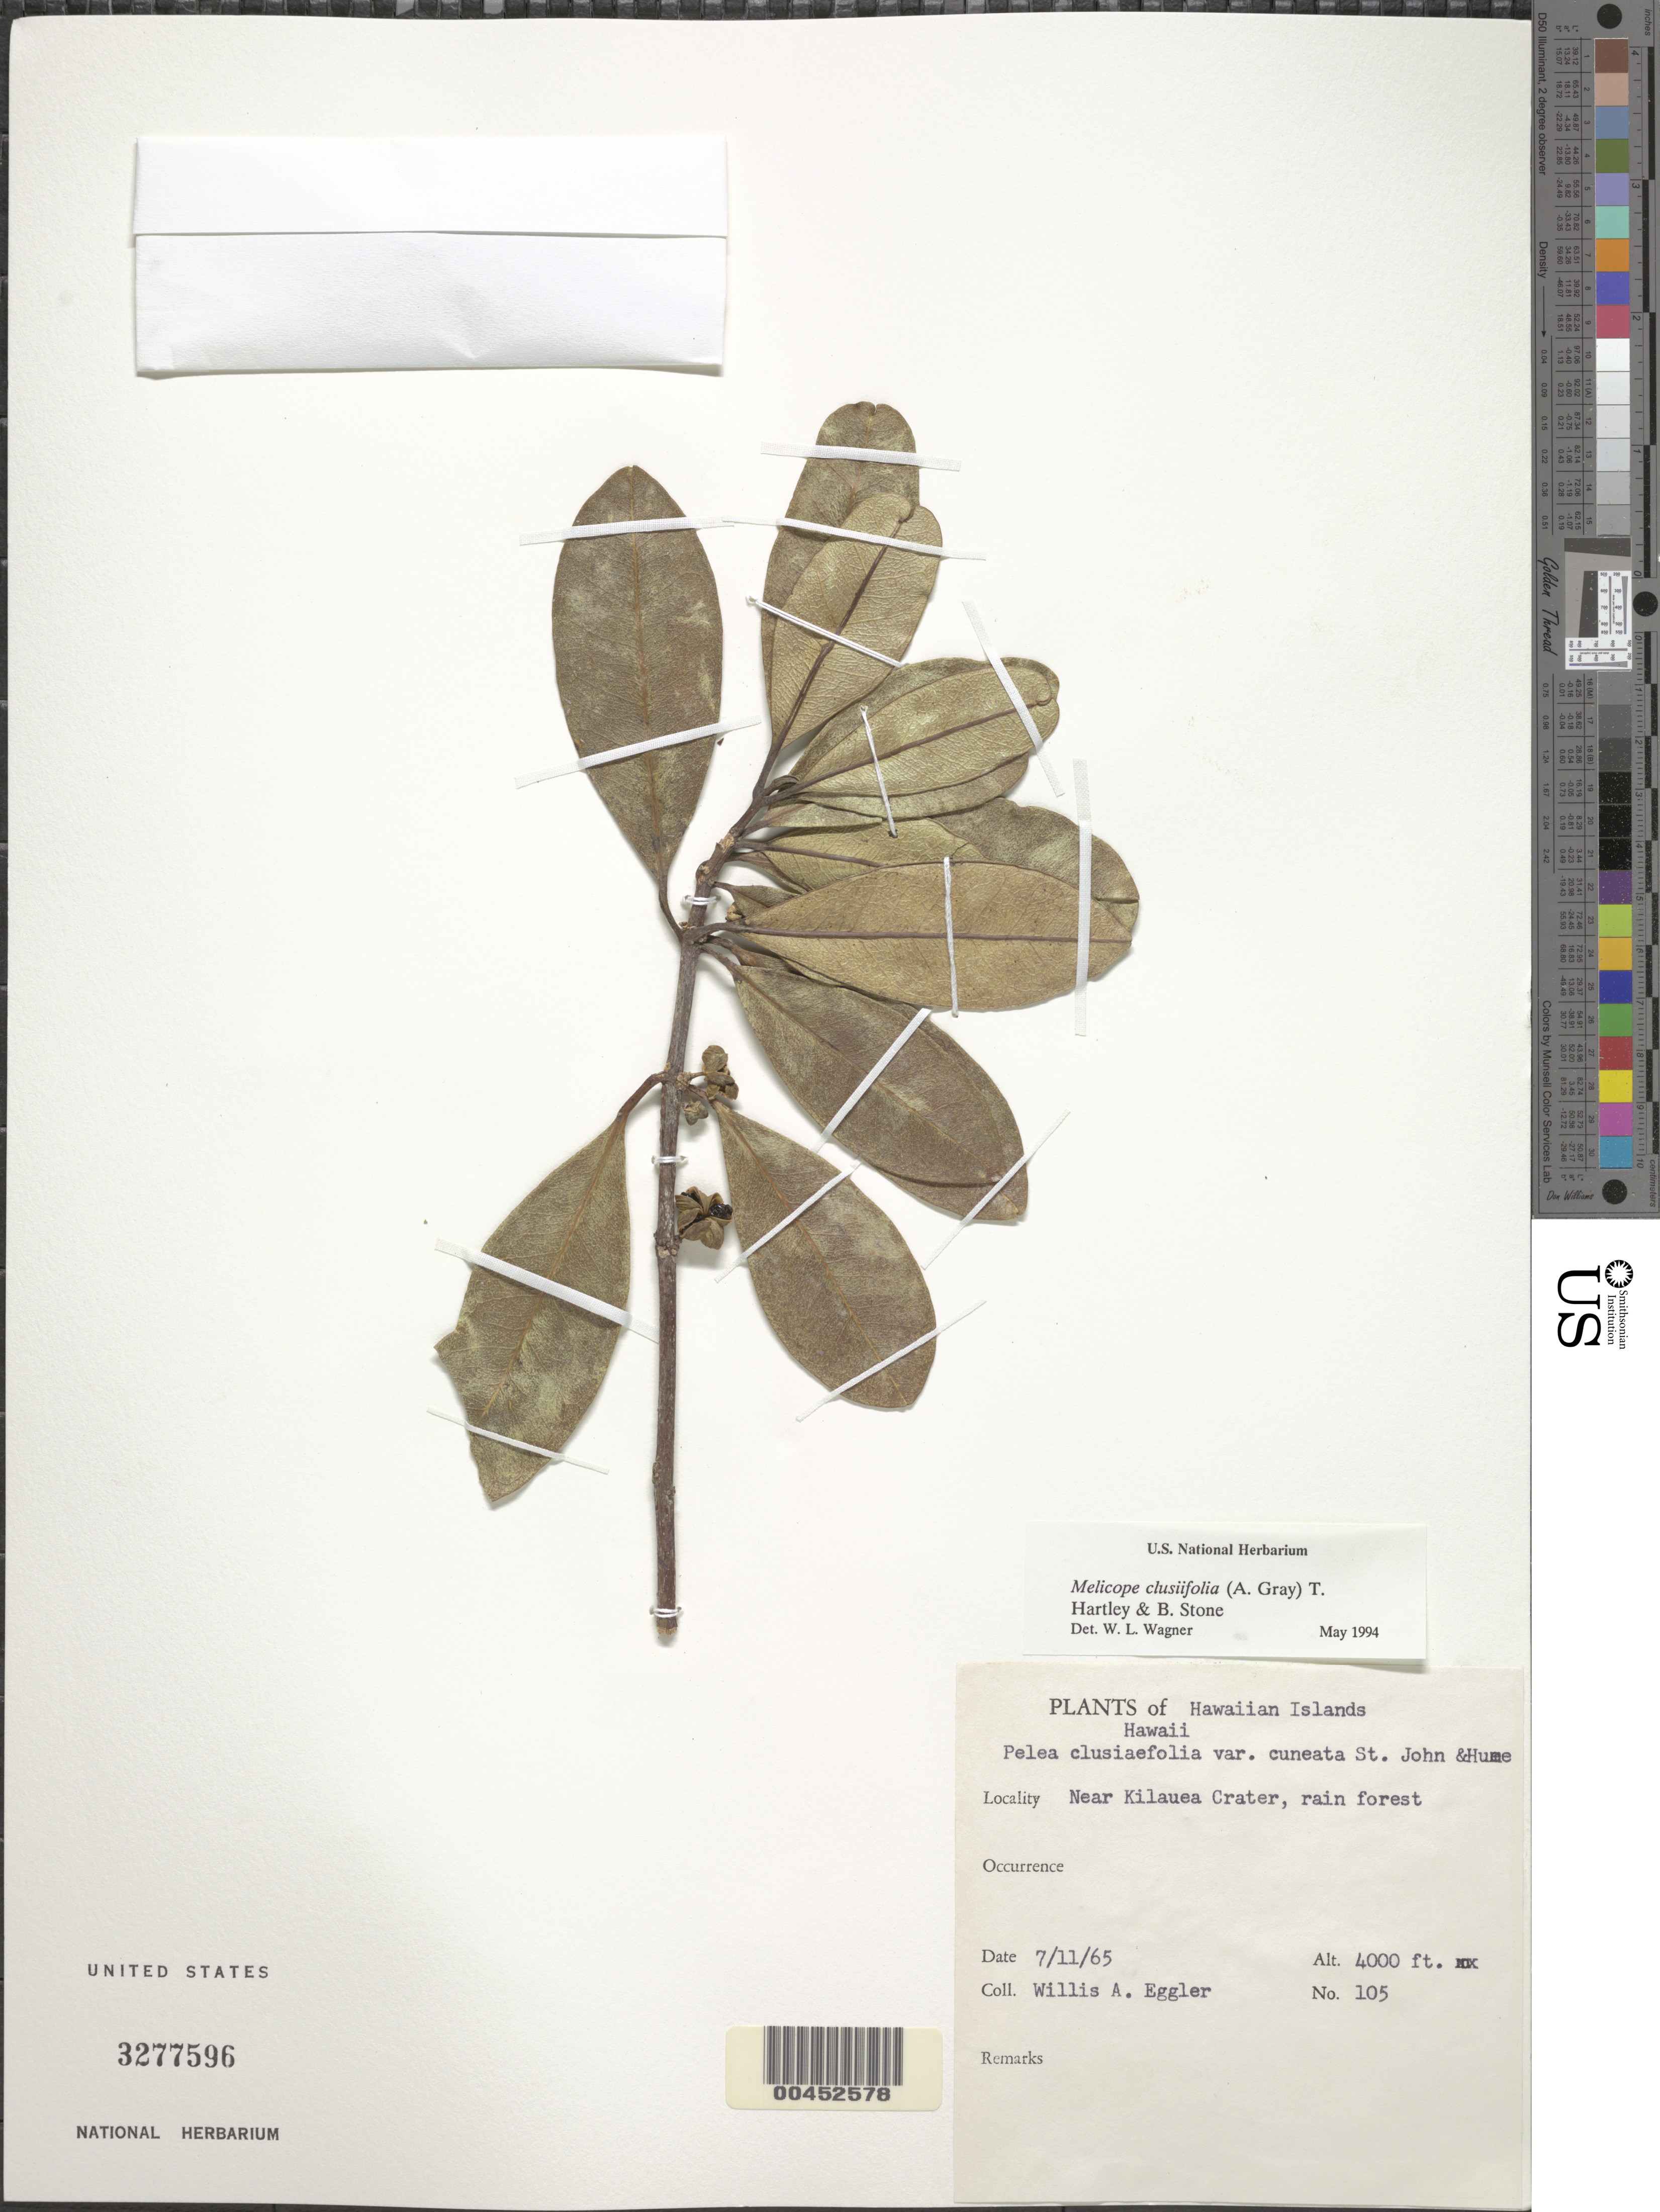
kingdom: Plantae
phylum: Tracheophyta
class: Magnoliopsida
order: Sapindales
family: Rutaceae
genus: Melicope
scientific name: Melicope clusiifolia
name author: (A. Gray) T.G. Hartley & B.C. Stone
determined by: Wagner, W. L., (BOT), Smithsonian Institution - National Museum of Natural History (UNITED STATES)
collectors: W. A. Eggler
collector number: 105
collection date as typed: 11 Jul 1965 or 7 Nov 1965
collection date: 1965-07-11 or 1965-11-07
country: United States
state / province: Hawaii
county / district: Hawaii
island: Hawaii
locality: Near Kilauea Crater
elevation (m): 1219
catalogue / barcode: US 3277596